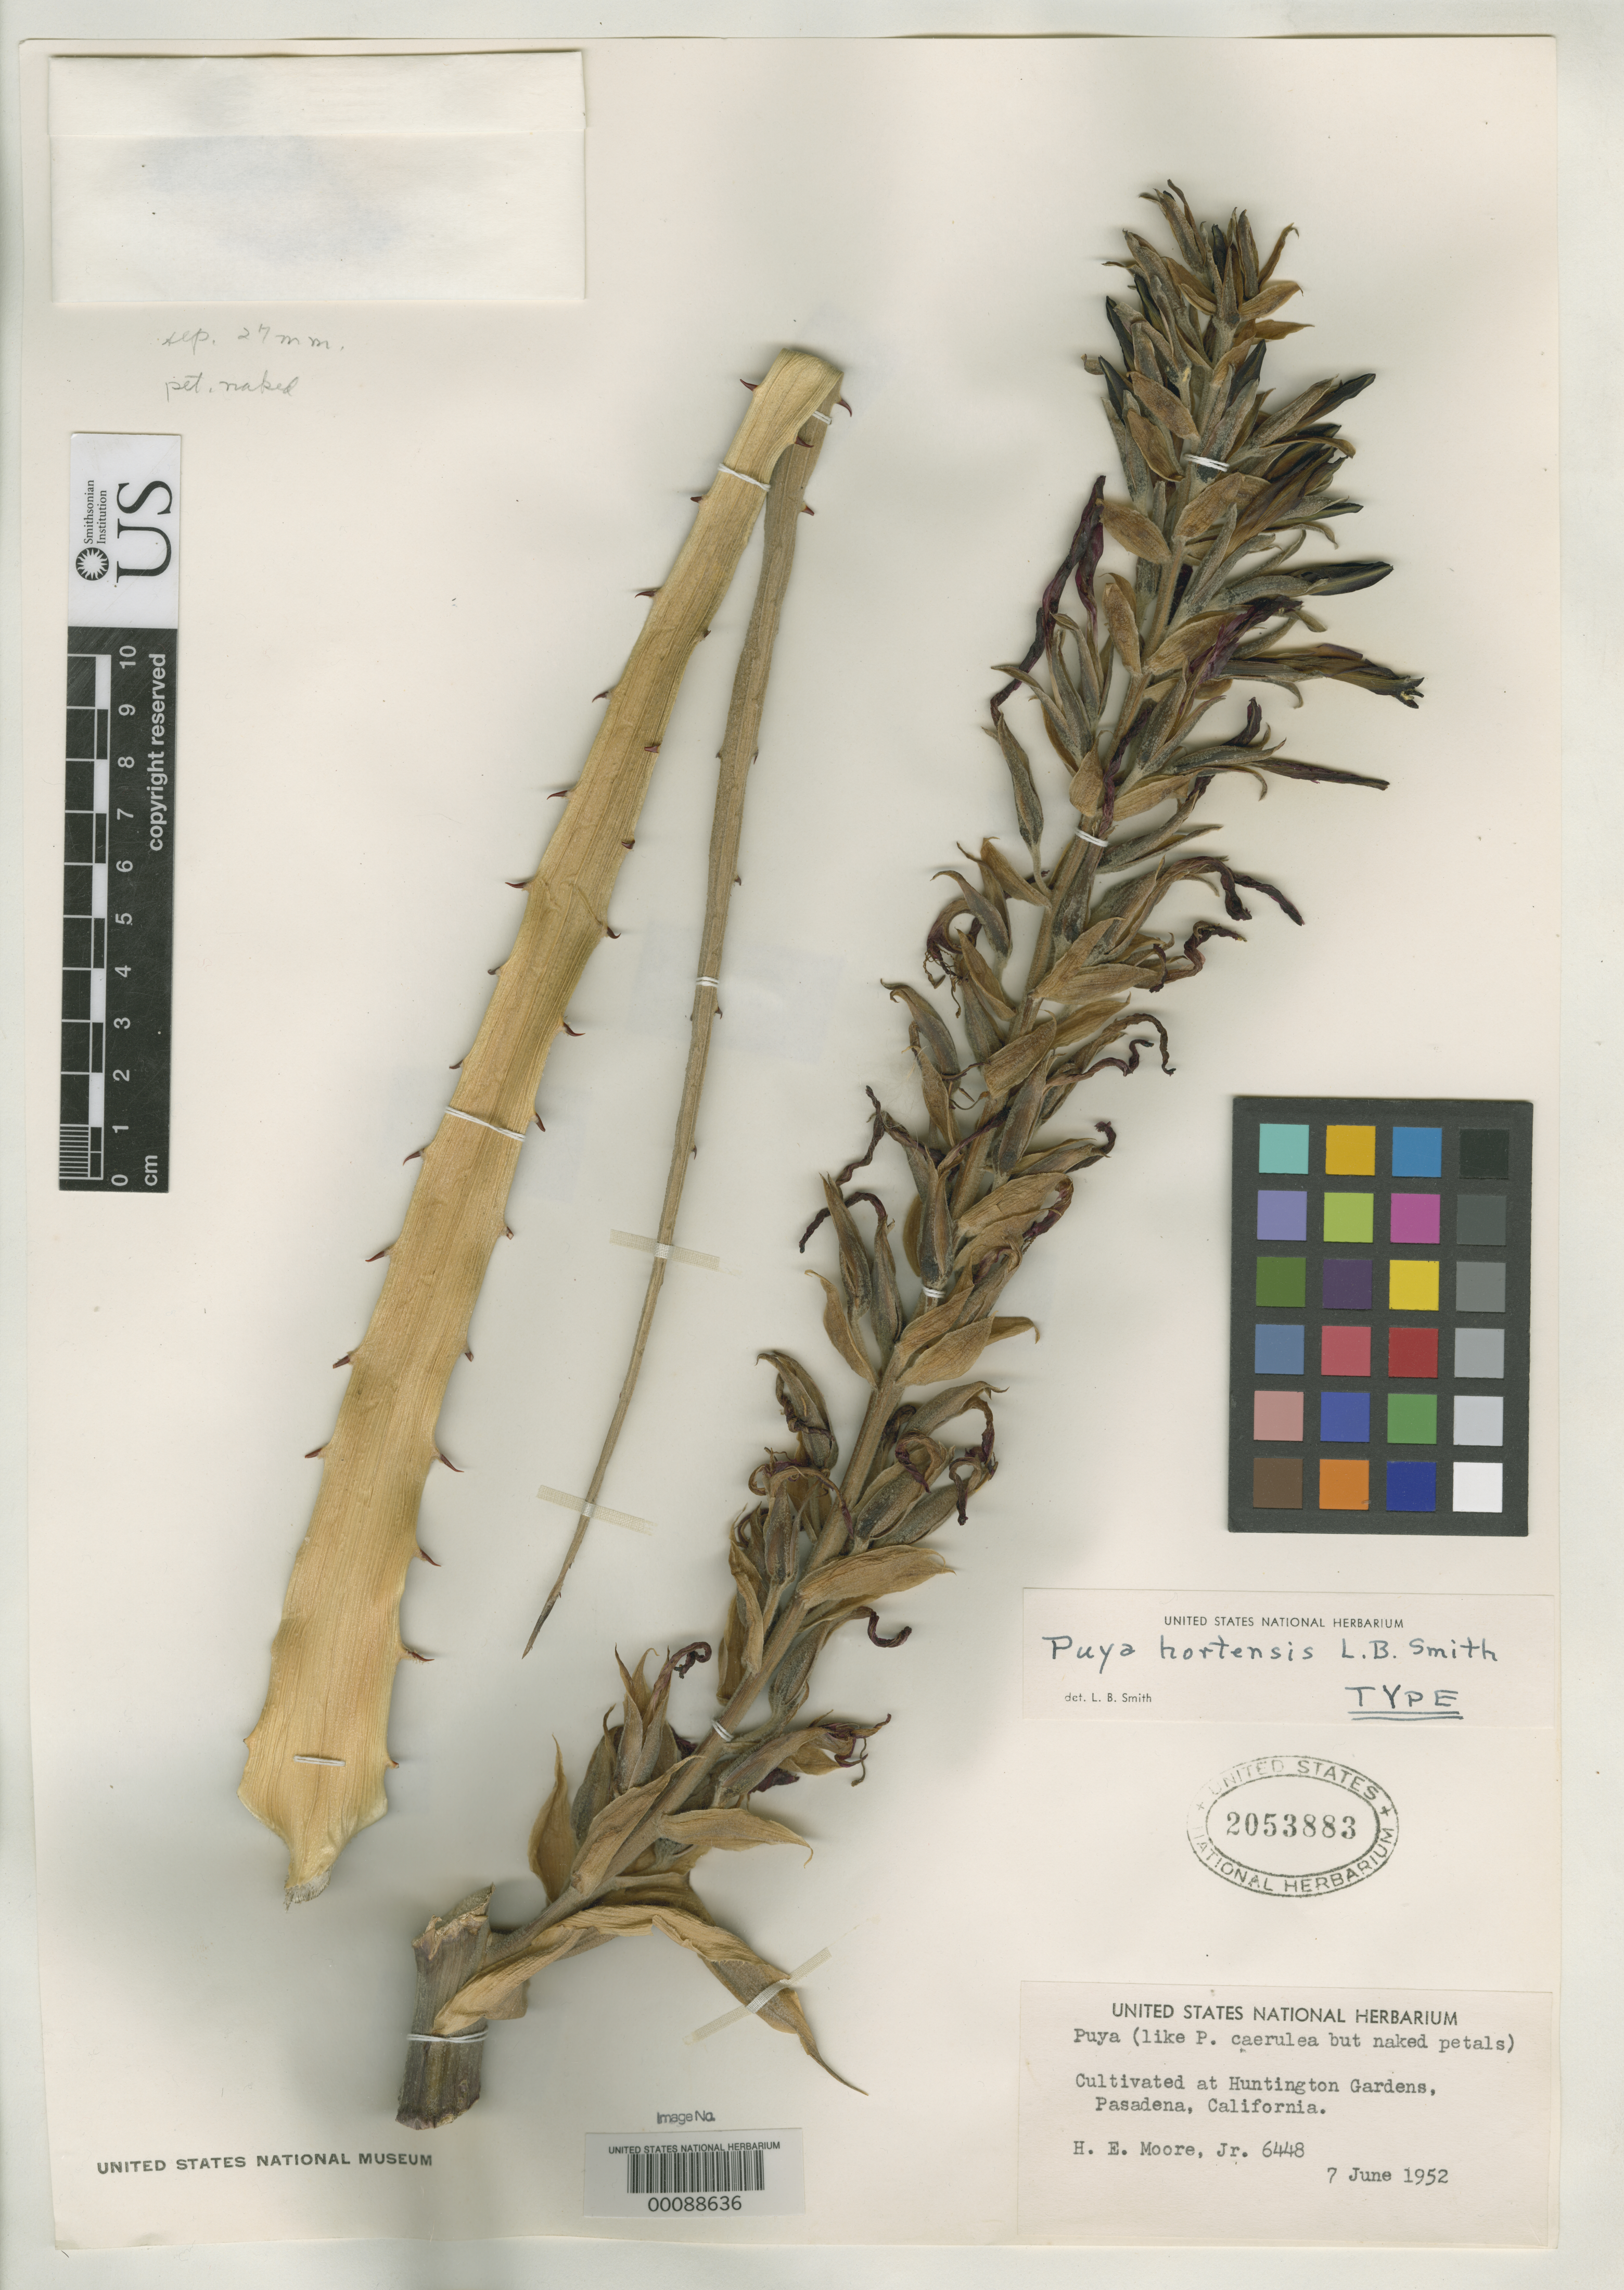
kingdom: Plantae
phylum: Tracheophyta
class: Liliopsida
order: Poales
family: Bromeliaceae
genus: Puya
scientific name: Puya hortensis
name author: L.B. Sm.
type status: Holotype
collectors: H. E. Moore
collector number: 6448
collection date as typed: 07 Jun 1952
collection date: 1952-06-07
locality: Described from material cultivated at Huntington Gardens, Pasadena, California.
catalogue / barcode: US 2053883